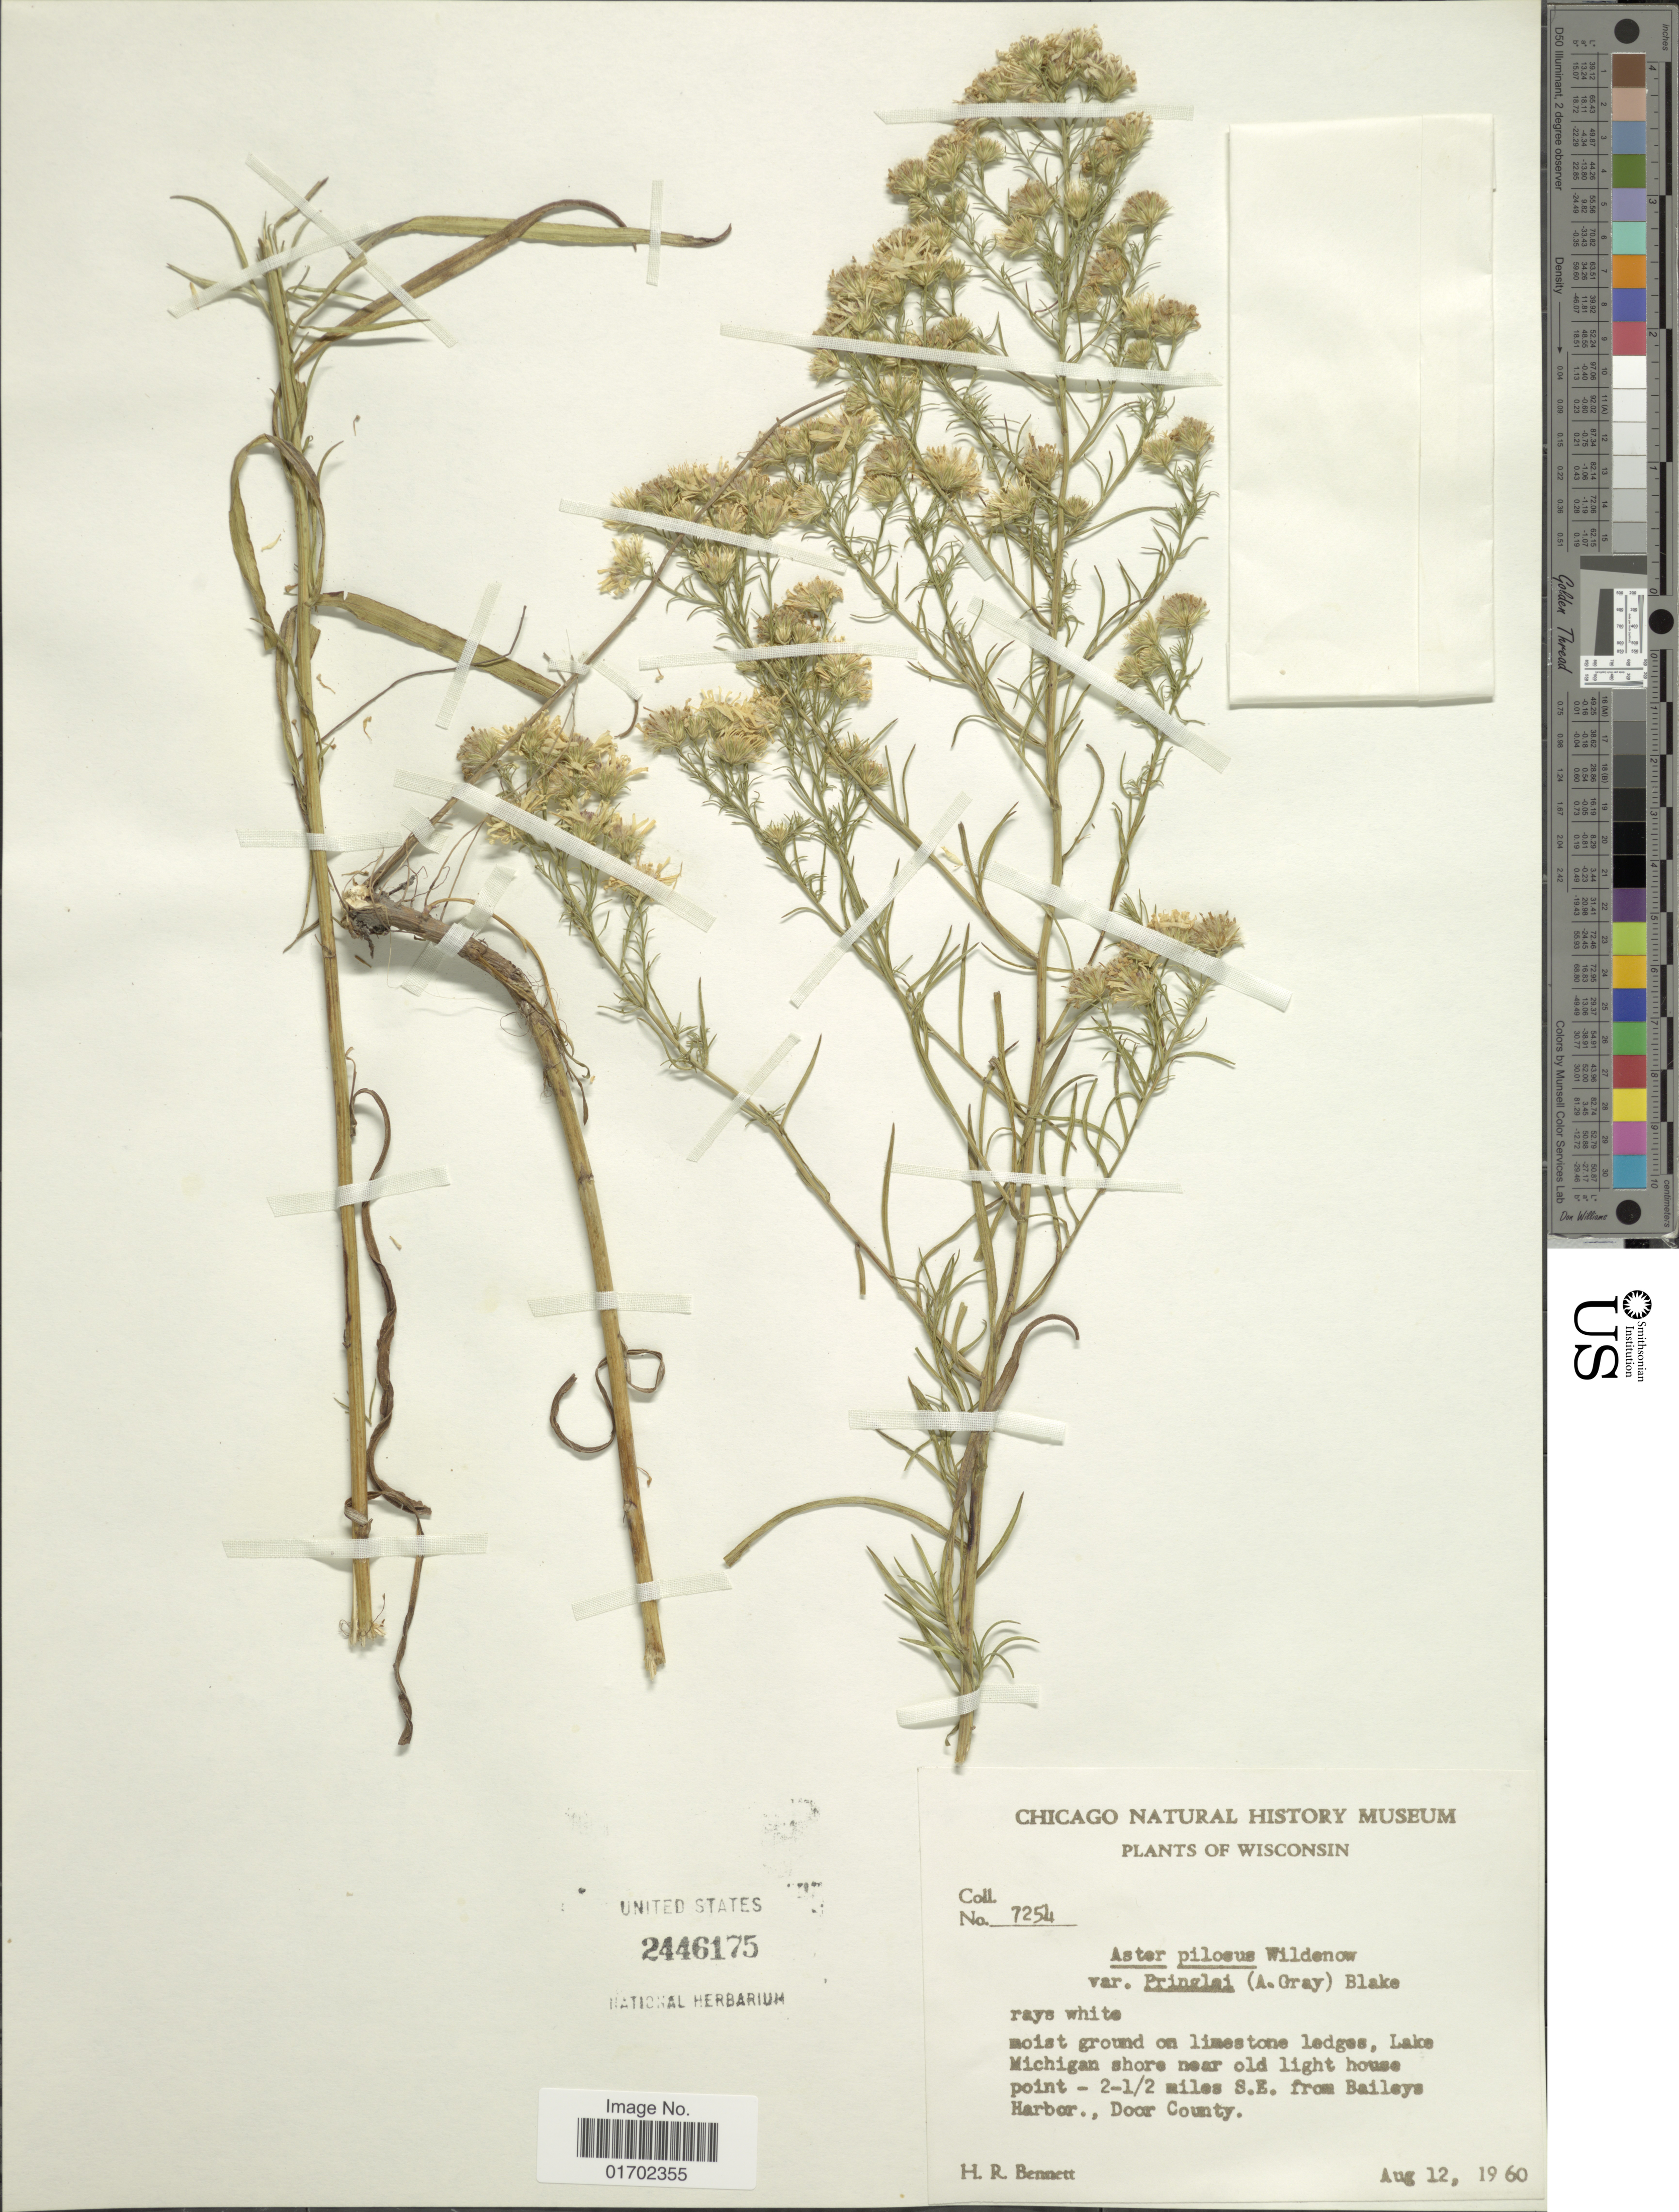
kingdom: Plantae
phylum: Tracheophyta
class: Magnoliopsida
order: Asterales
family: Asteraceae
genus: Symphyotrichum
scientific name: Symphyotrichum pilosum var. pringlei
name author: (A. Gray) G.L. Nesom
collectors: H. R. Bennett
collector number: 7254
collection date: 1960-08-12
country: United States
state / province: Wisconsin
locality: Wisconsin. Moist ground on limestone ledges, Lake Michigan shore near old light house point - 2-1/2 miles S.E. from Baileys Harbor., Door County.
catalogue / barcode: US 2446175